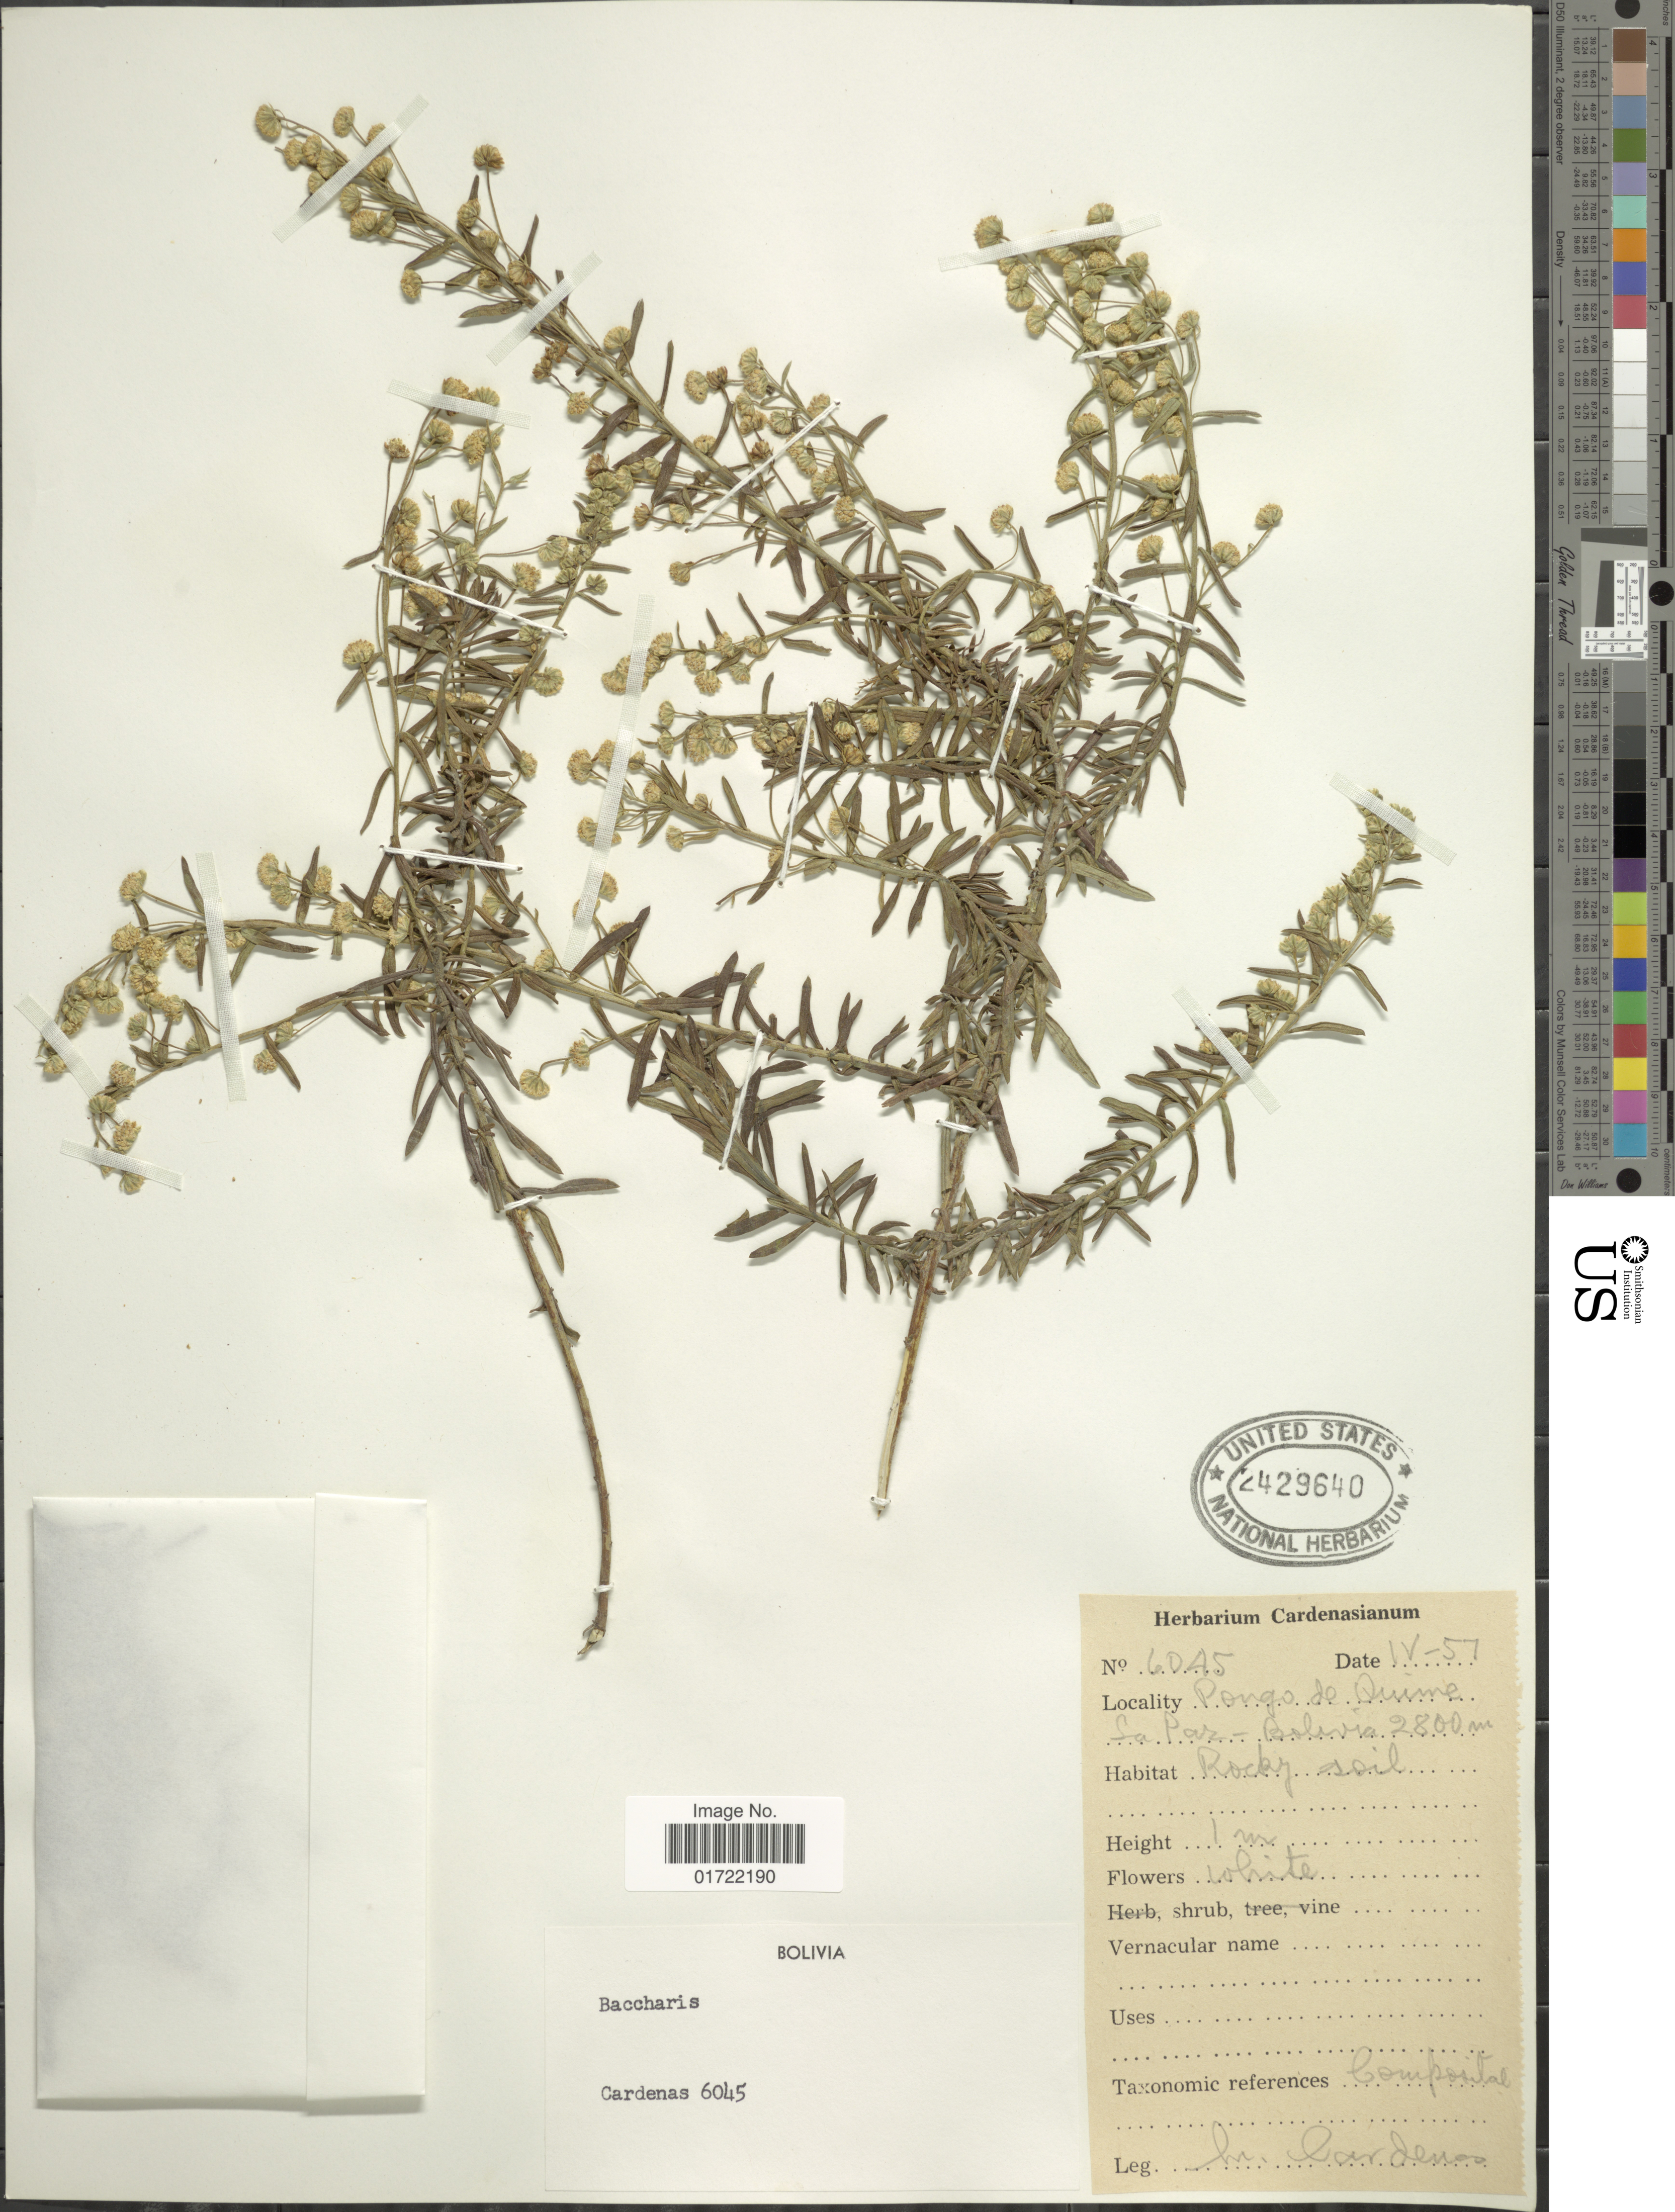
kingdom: Plantae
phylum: Tracheophyta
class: Magnoliopsida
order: Asterales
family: Asteraceae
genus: Baccharis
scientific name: Baccharis coridifolia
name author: DC.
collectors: M. Cárdenas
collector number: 6045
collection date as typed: Transcribed d/m/y: /4/57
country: Bolivia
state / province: La Paz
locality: Pongo de Quime La Paz- Bolivia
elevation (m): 2800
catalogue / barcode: US 2429640